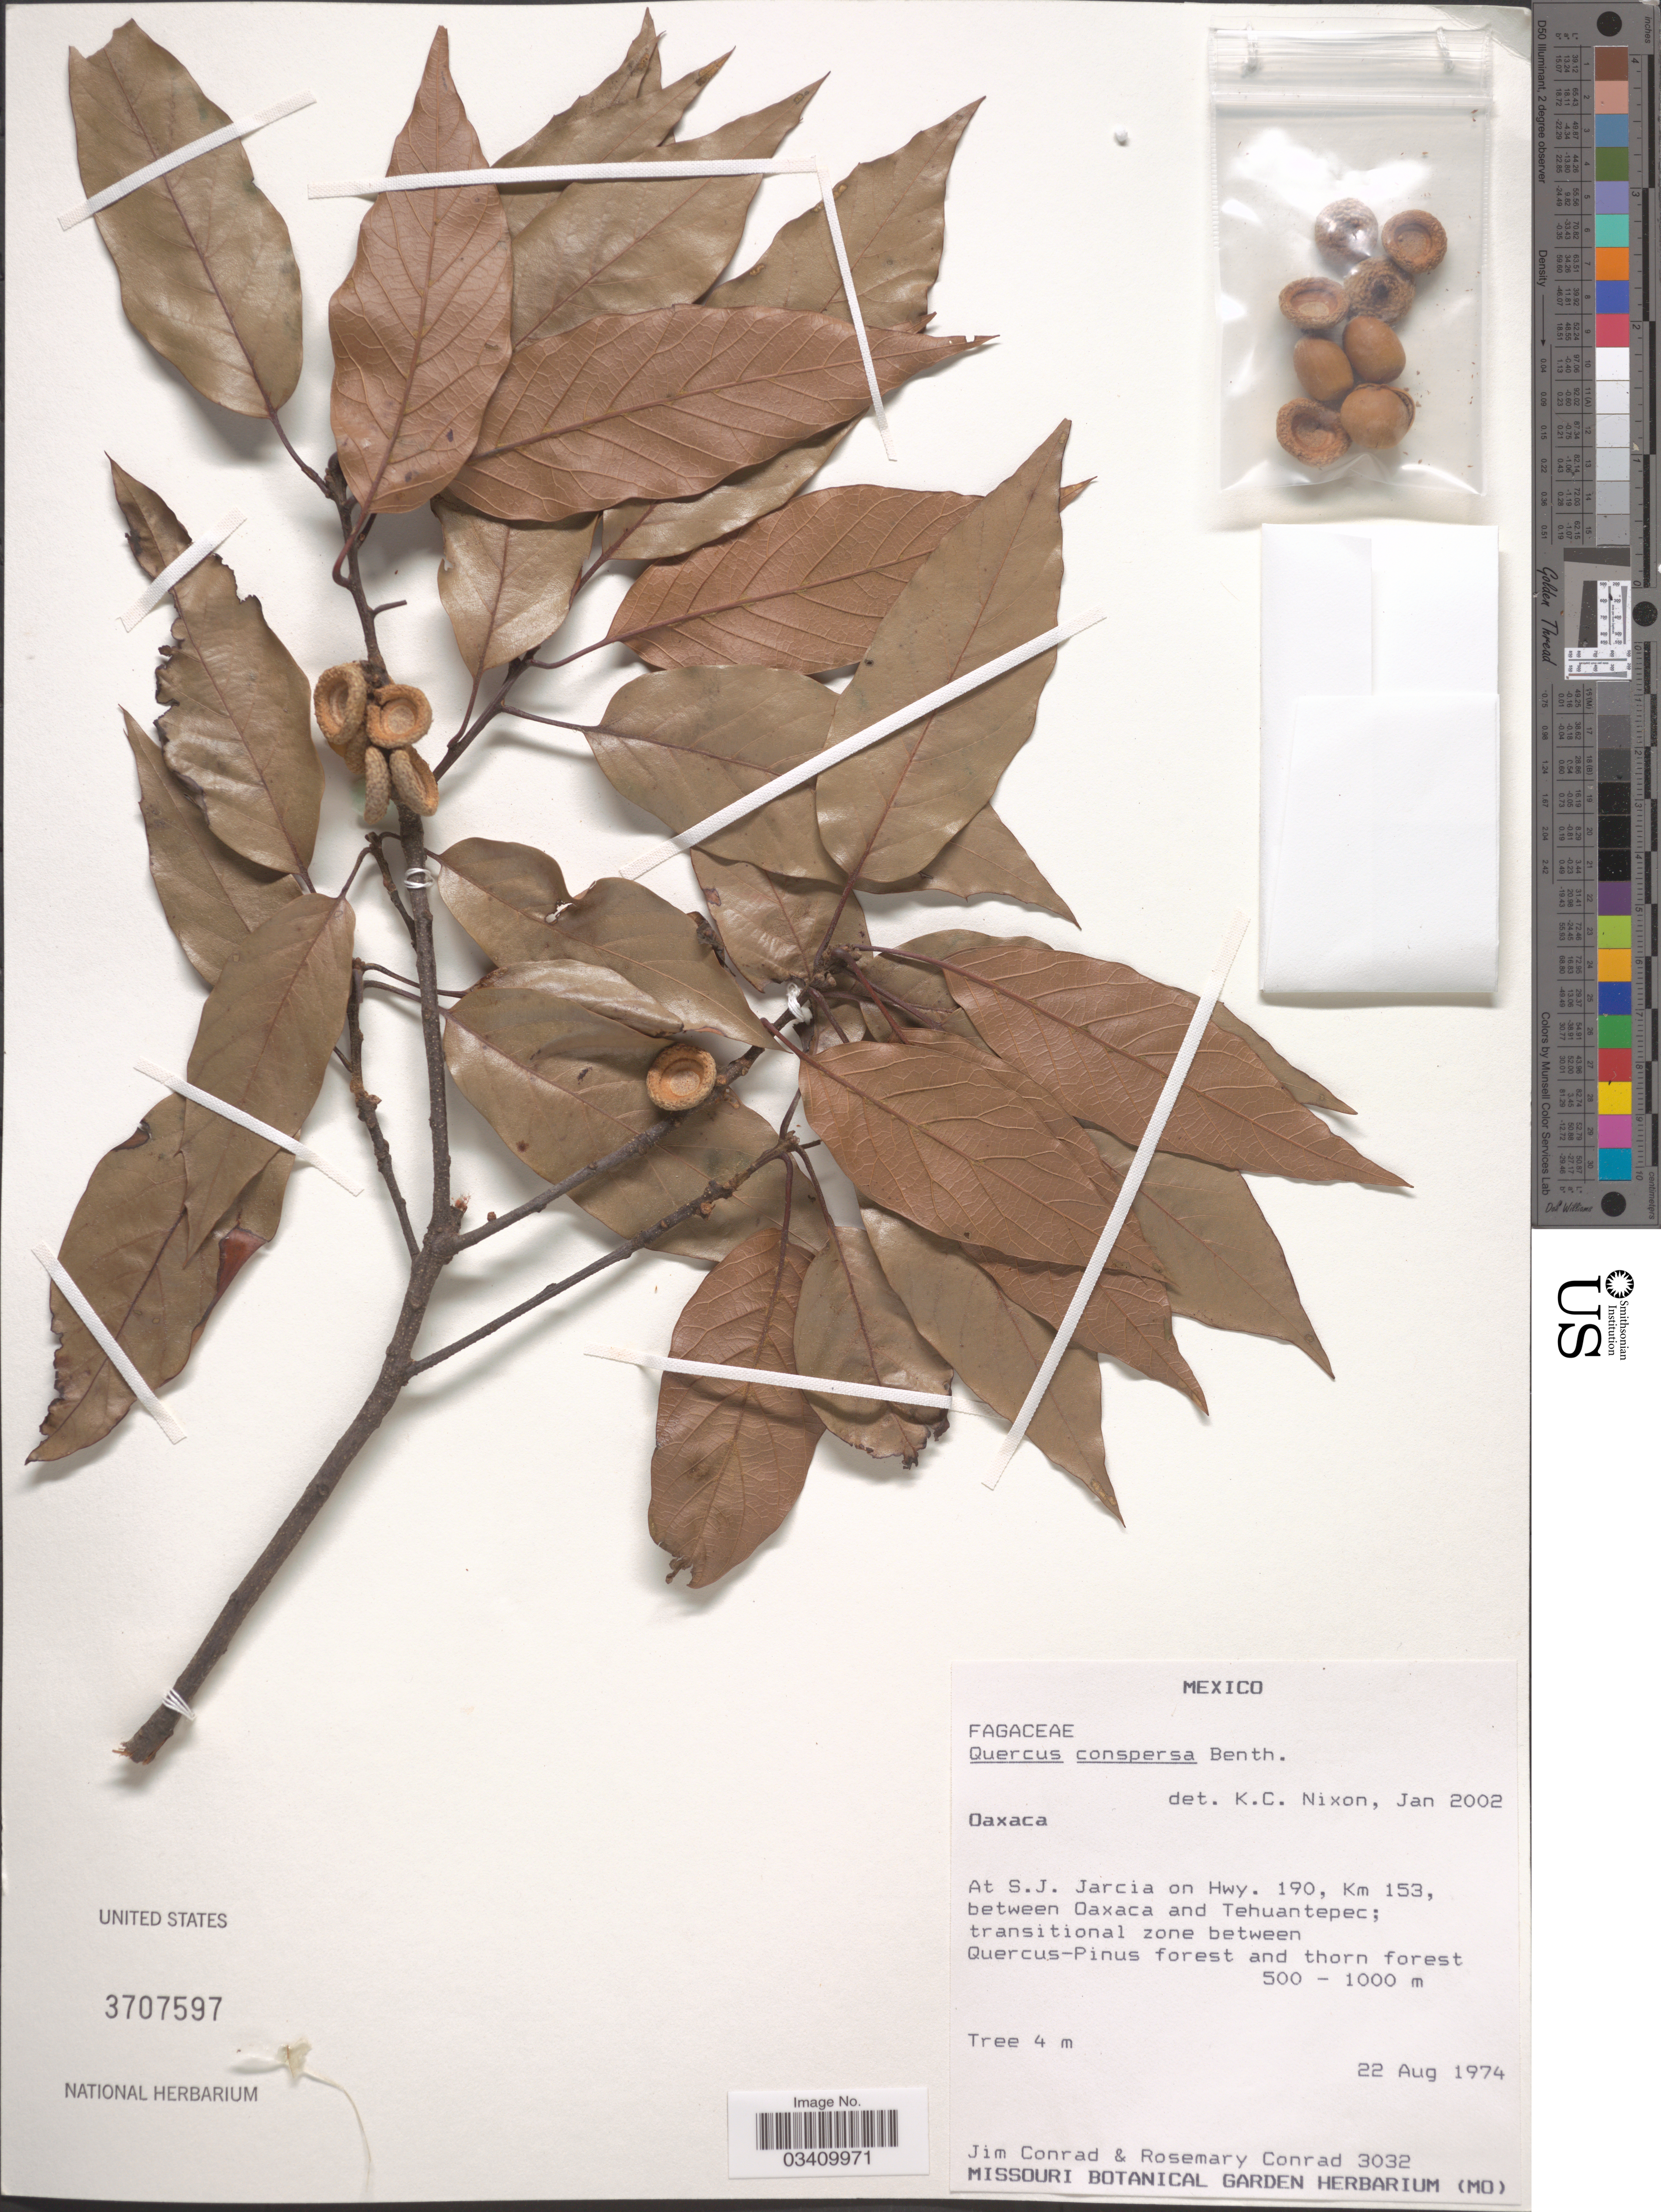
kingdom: Plantae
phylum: Tracheophyta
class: Magnoliopsida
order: Fagales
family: Fagaceae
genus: Quercus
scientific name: Quercus conspersa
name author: Benth.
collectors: J. Conrad & R. Conrad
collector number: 3032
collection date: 1974-08-22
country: Mexico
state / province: Oaxaca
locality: At S. J. Jarcia on Hwy. 190, Km 153, between Oaxaca and Tehuantepec.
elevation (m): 500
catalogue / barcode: US 3707597